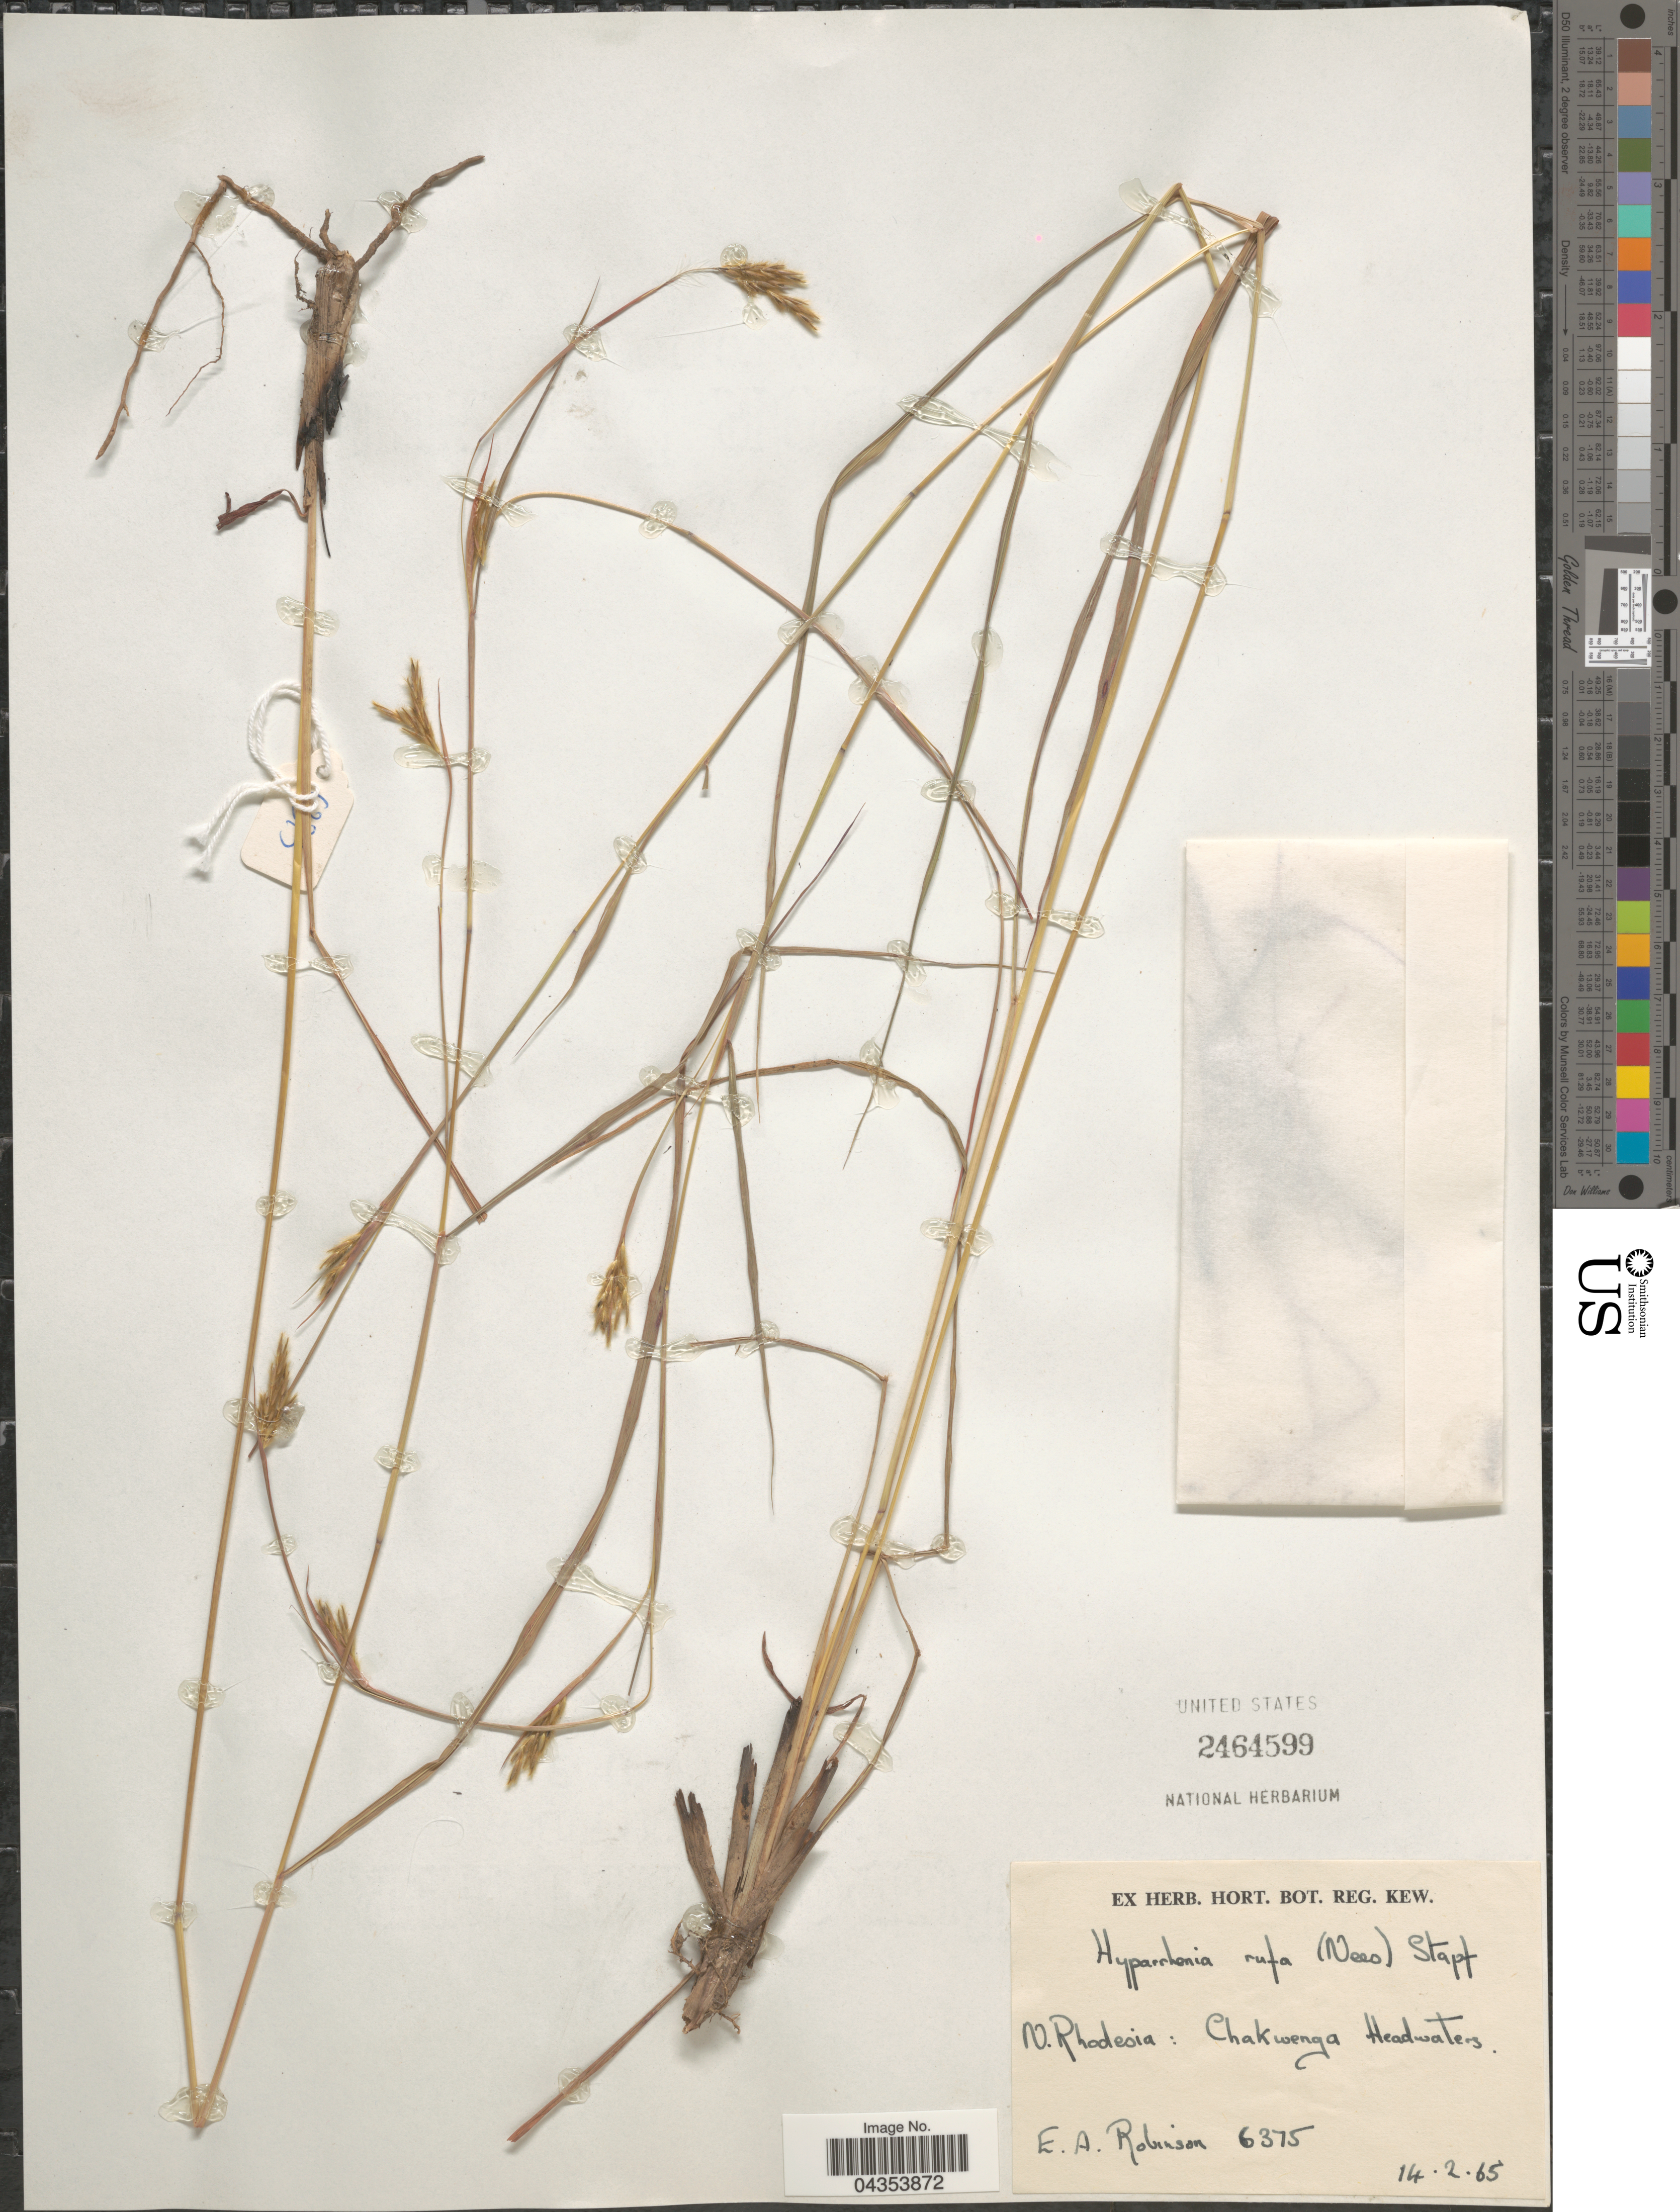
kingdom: Plantae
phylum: Tracheophyta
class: Liliopsida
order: Poales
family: Poaceae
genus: Hyparrhenia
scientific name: Hyparrhenia rufa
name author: (Nees) Stapf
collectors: E. A. Robinson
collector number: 6375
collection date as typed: Transcribed d/m/y: 14/2/65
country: Zambia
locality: N. Rhodesia: Chakwenga Headwaters.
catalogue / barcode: US 2464599